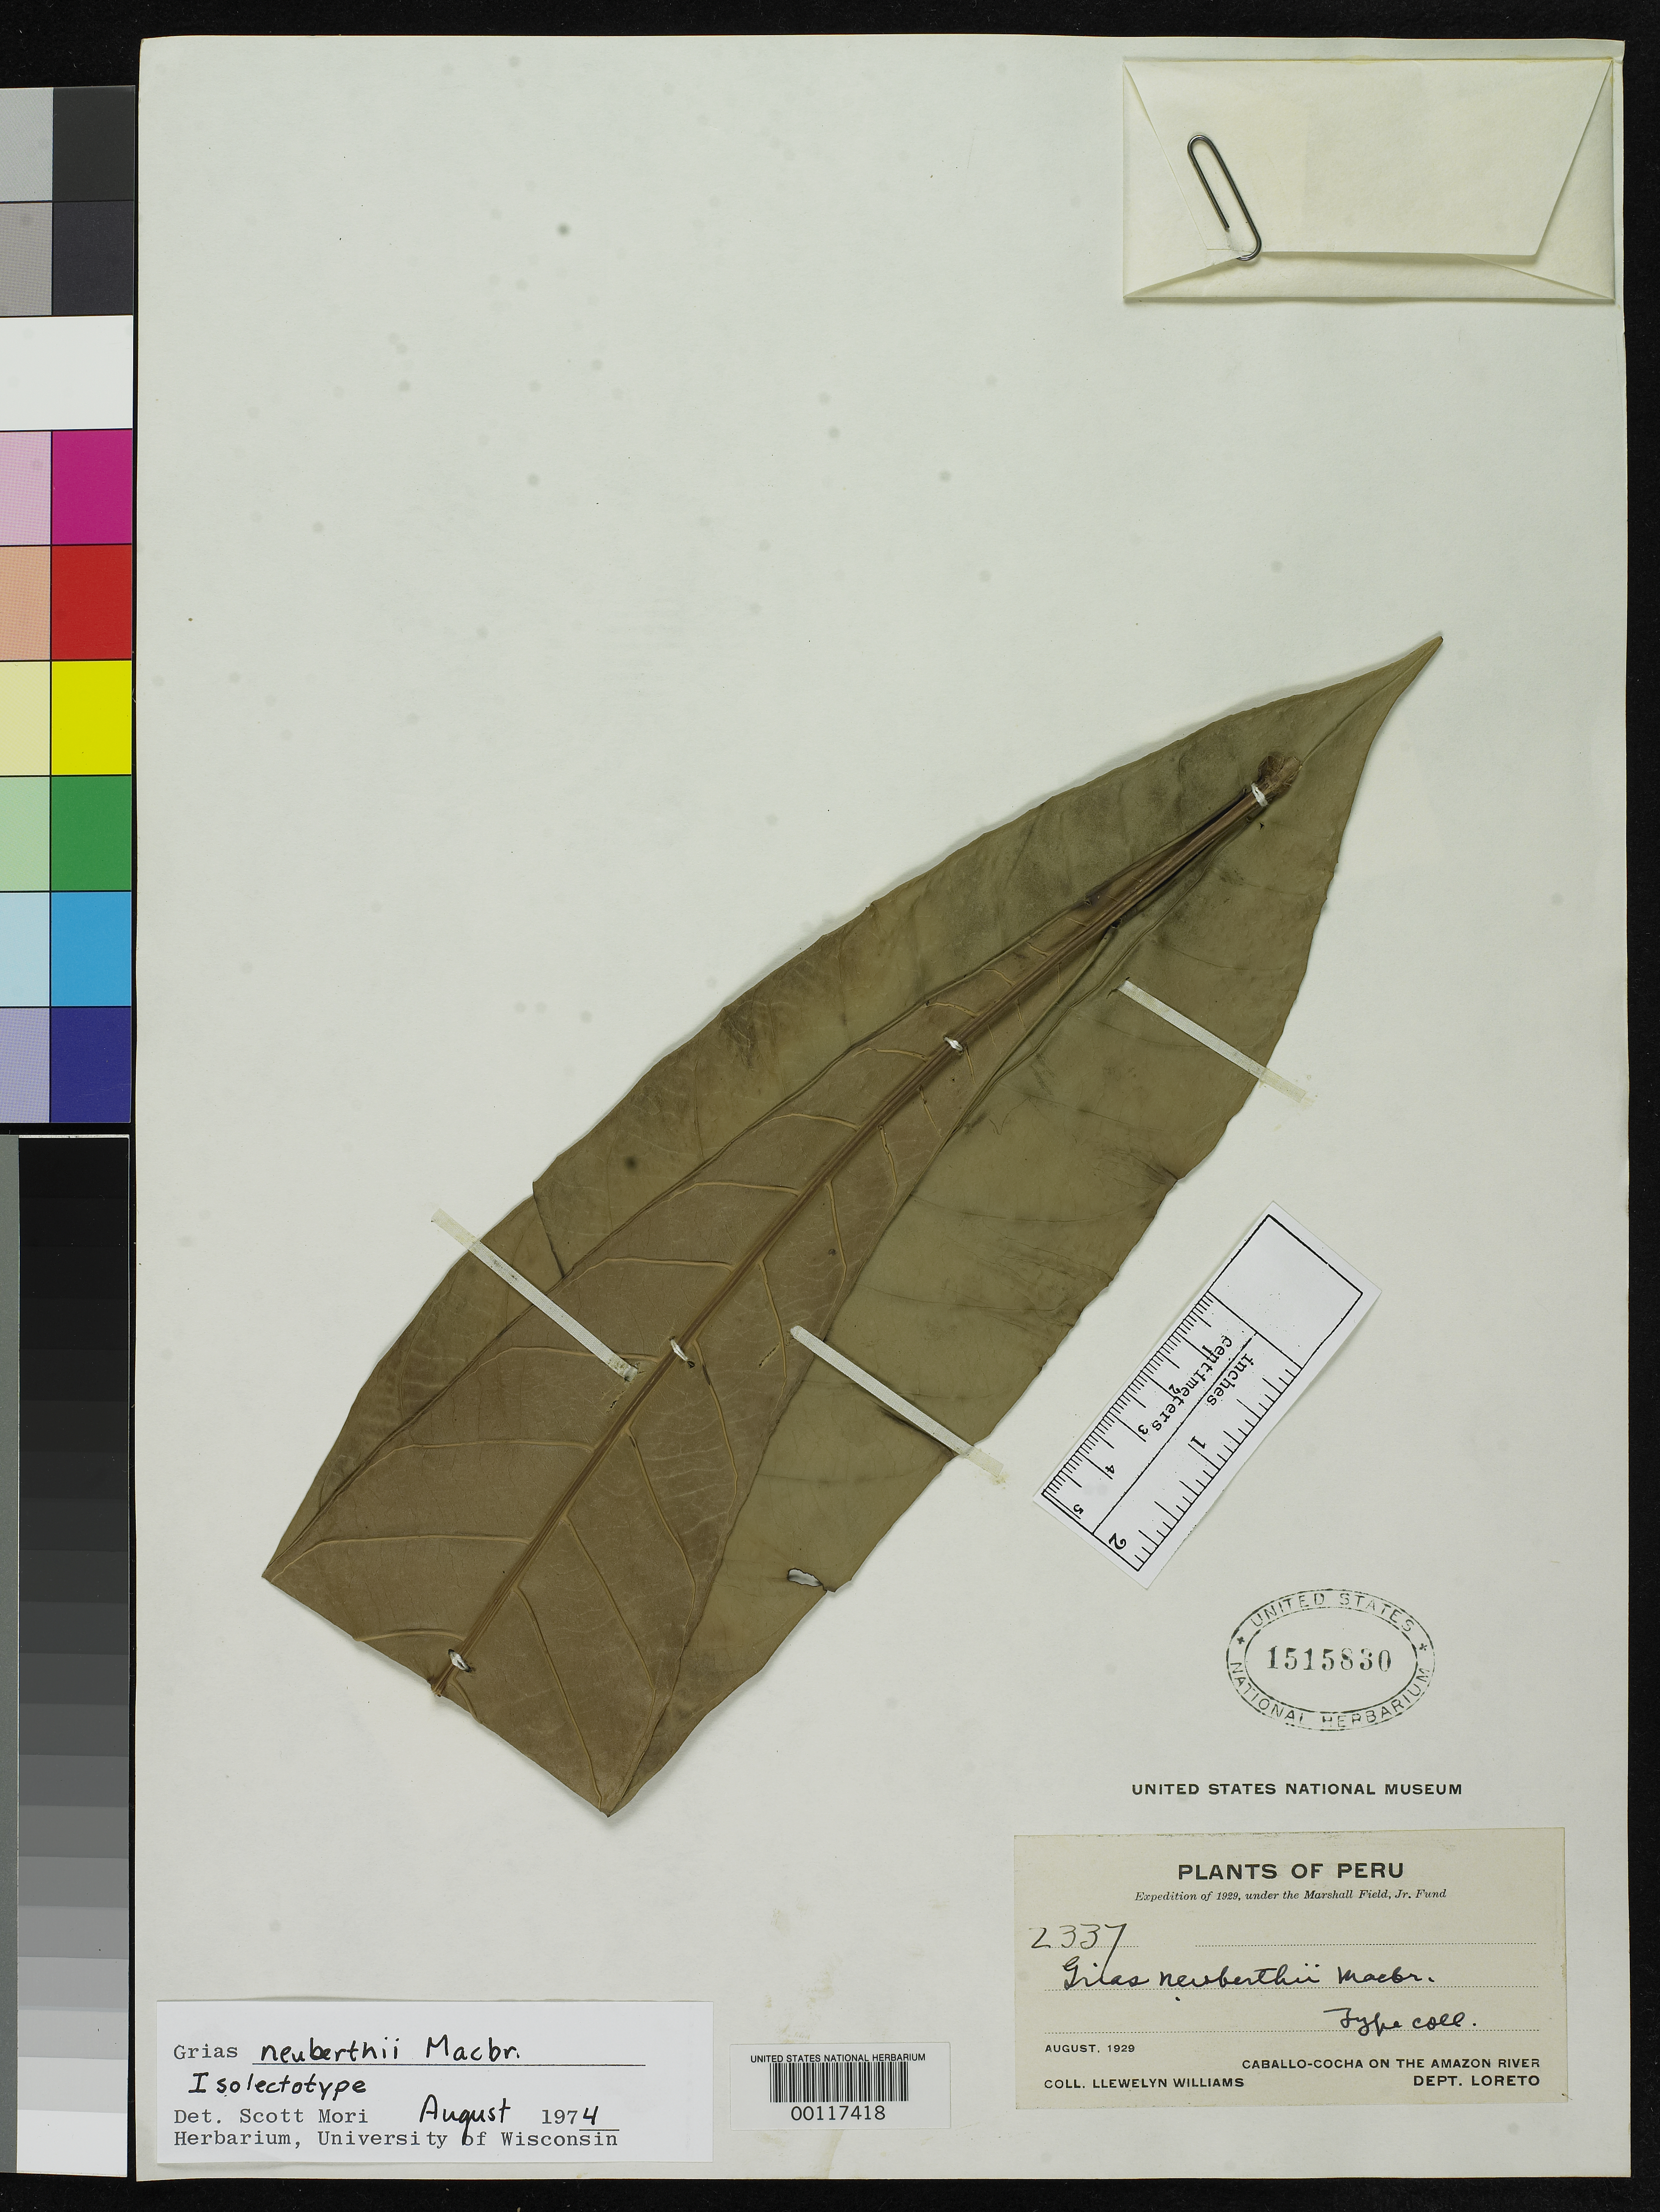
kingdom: Plantae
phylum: Tracheophyta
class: Magnoliopsida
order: Ericales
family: Lecythidaceae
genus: Grias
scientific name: Grias neuberthii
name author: J.F. Macbr.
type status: Isolectotype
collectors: Ll. Williams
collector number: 2337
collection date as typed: Aug 1929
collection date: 1929-08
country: Peru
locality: Caballo-Cocha on Amazon River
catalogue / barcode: US 1515830